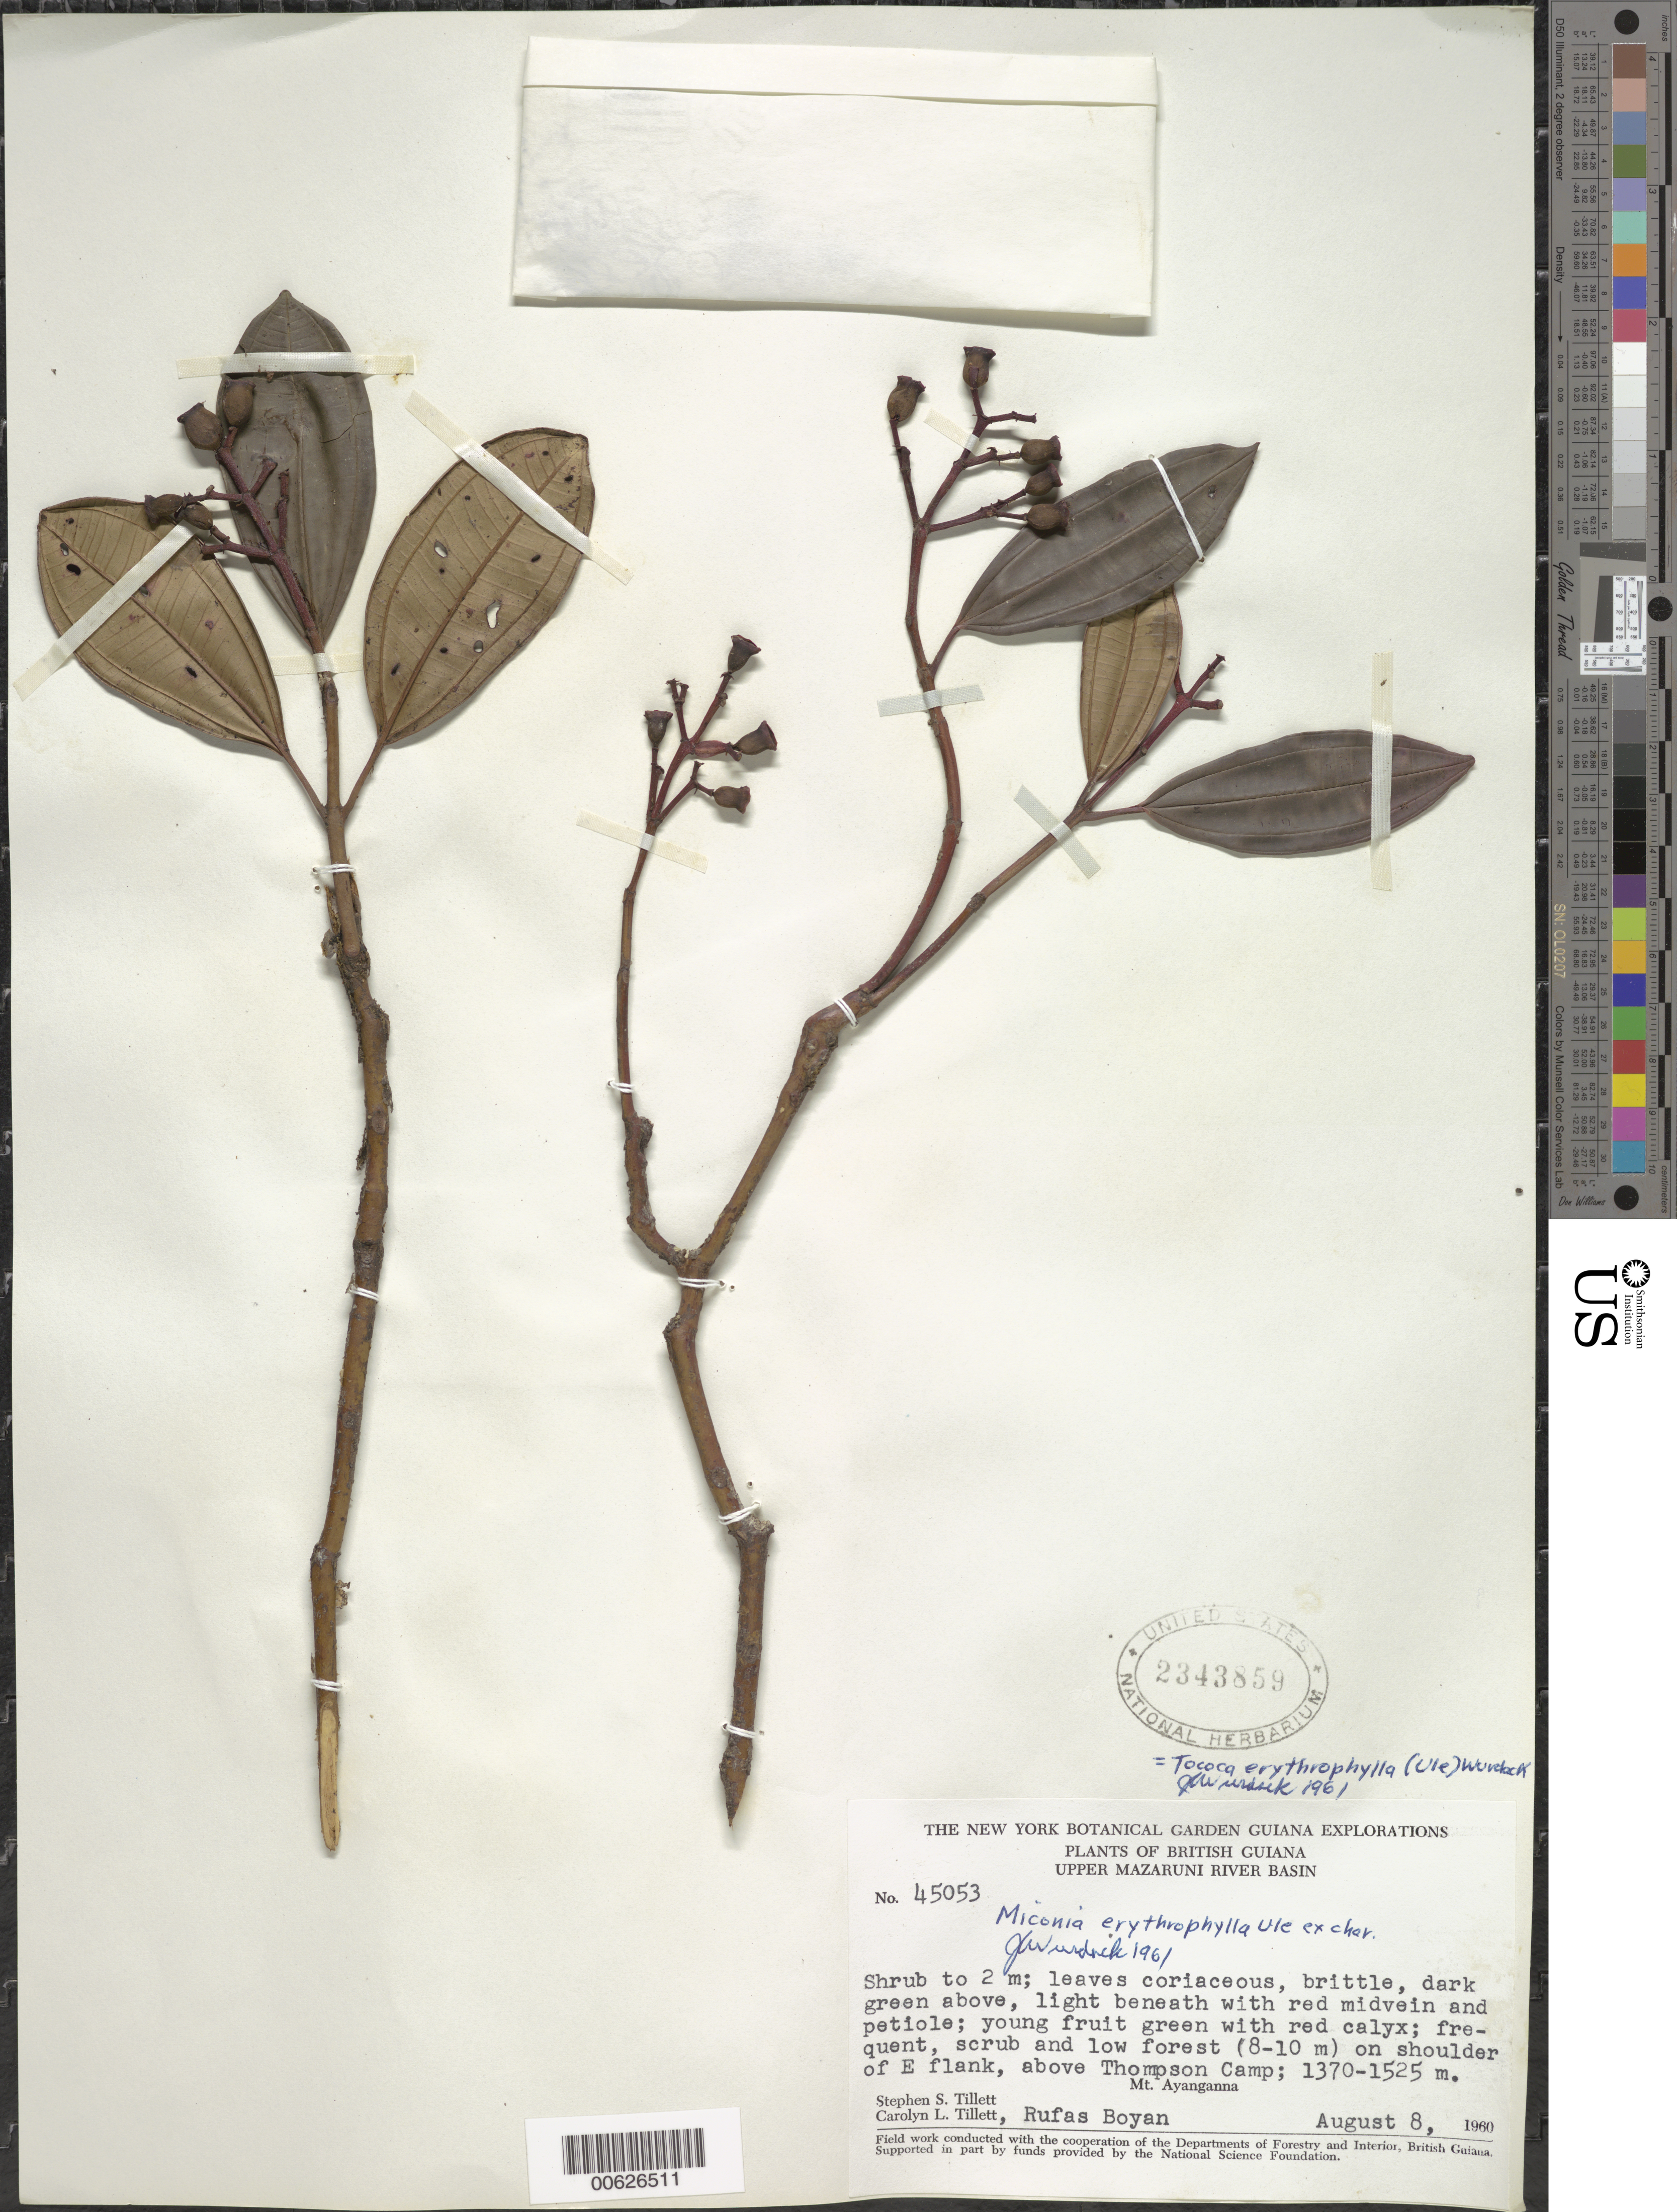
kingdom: Plantae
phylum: Tracheophyta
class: Magnoliopsida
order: Myrtales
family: Melastomataceae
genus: Tococa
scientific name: Tococa erythrophylla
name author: (Ule) Wurdack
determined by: Wurdack, John J., (US), US (UNITED STATES)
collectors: S. S. Tillett, C. L. Tillett & R. Boyan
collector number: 45053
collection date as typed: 8-Aug-60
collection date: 1960-08-08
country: Guyana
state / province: Cuyuni-Mazaruni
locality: Mt. Ayanganna, E flank, above Thompson Camp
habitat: Scrub and low forest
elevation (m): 1370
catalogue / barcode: US 2343859